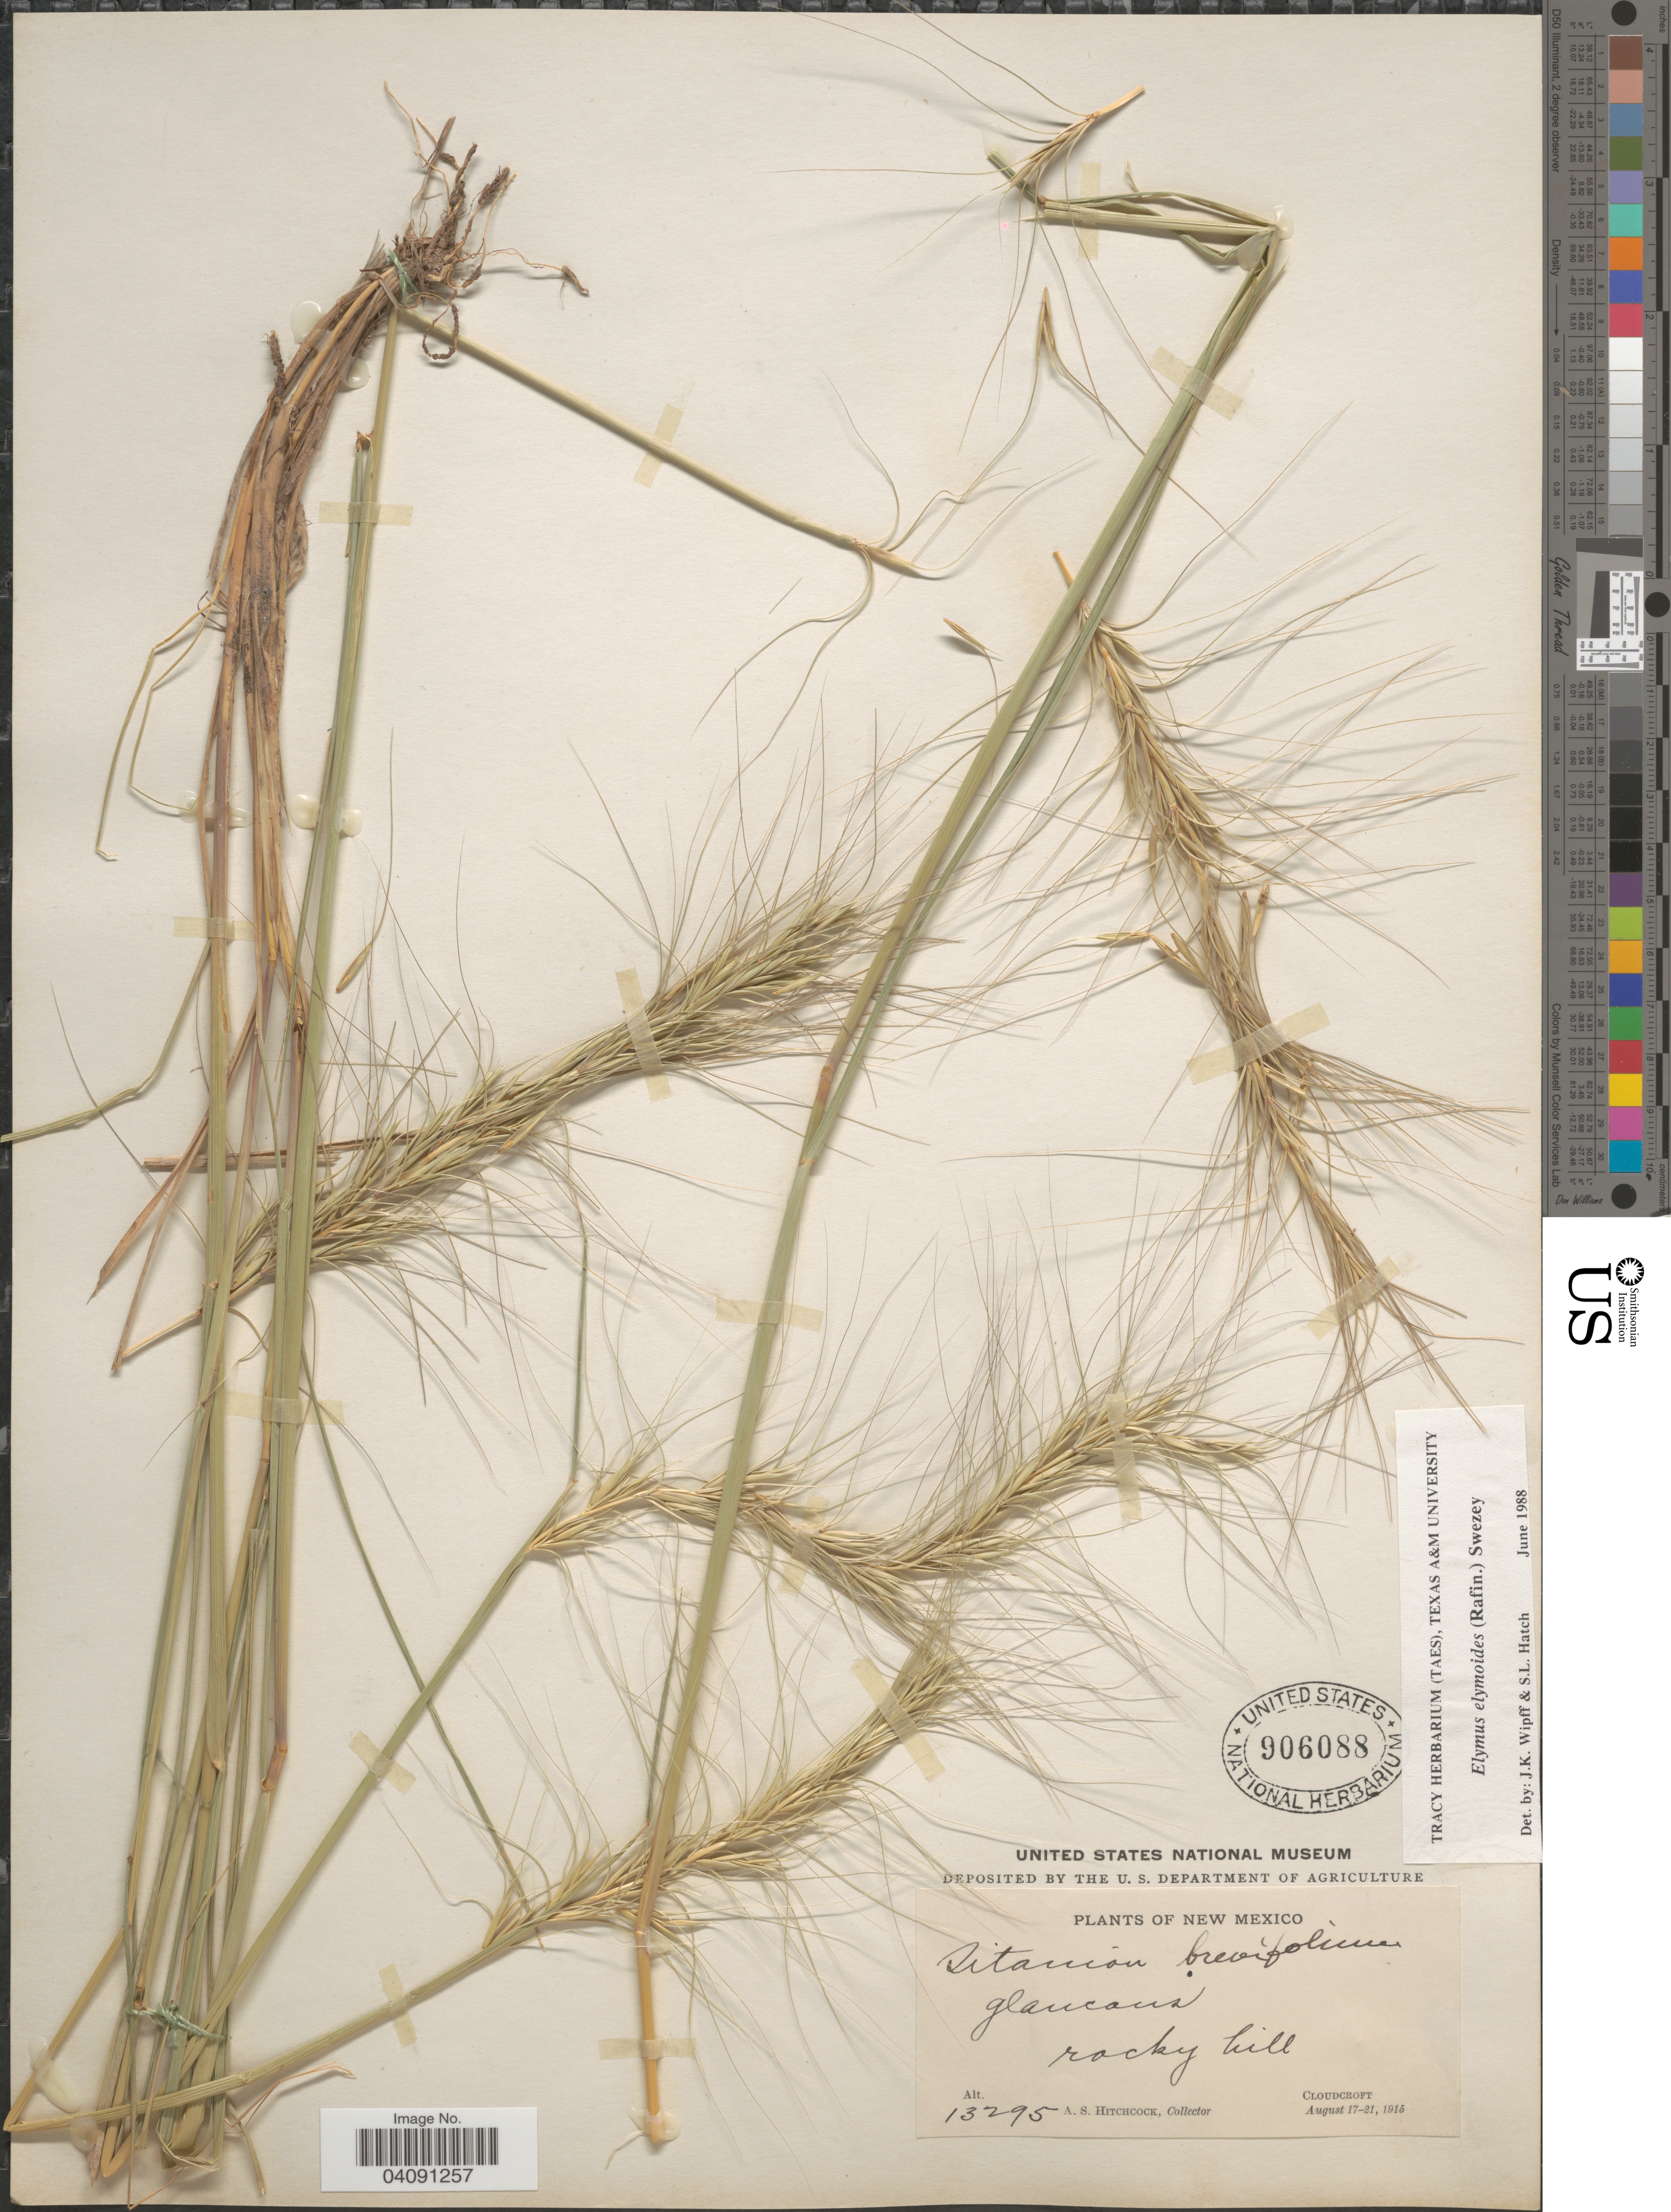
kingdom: Plantae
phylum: Tracheophyta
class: Liliopsida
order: Poales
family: Poaceae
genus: Elymus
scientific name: Elymus canadensis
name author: L.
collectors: A. S. Hitchcock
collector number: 13295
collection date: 1915-08-17/1915-08-21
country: United States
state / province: New Mexico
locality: Cloudcroft.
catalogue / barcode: US 906088